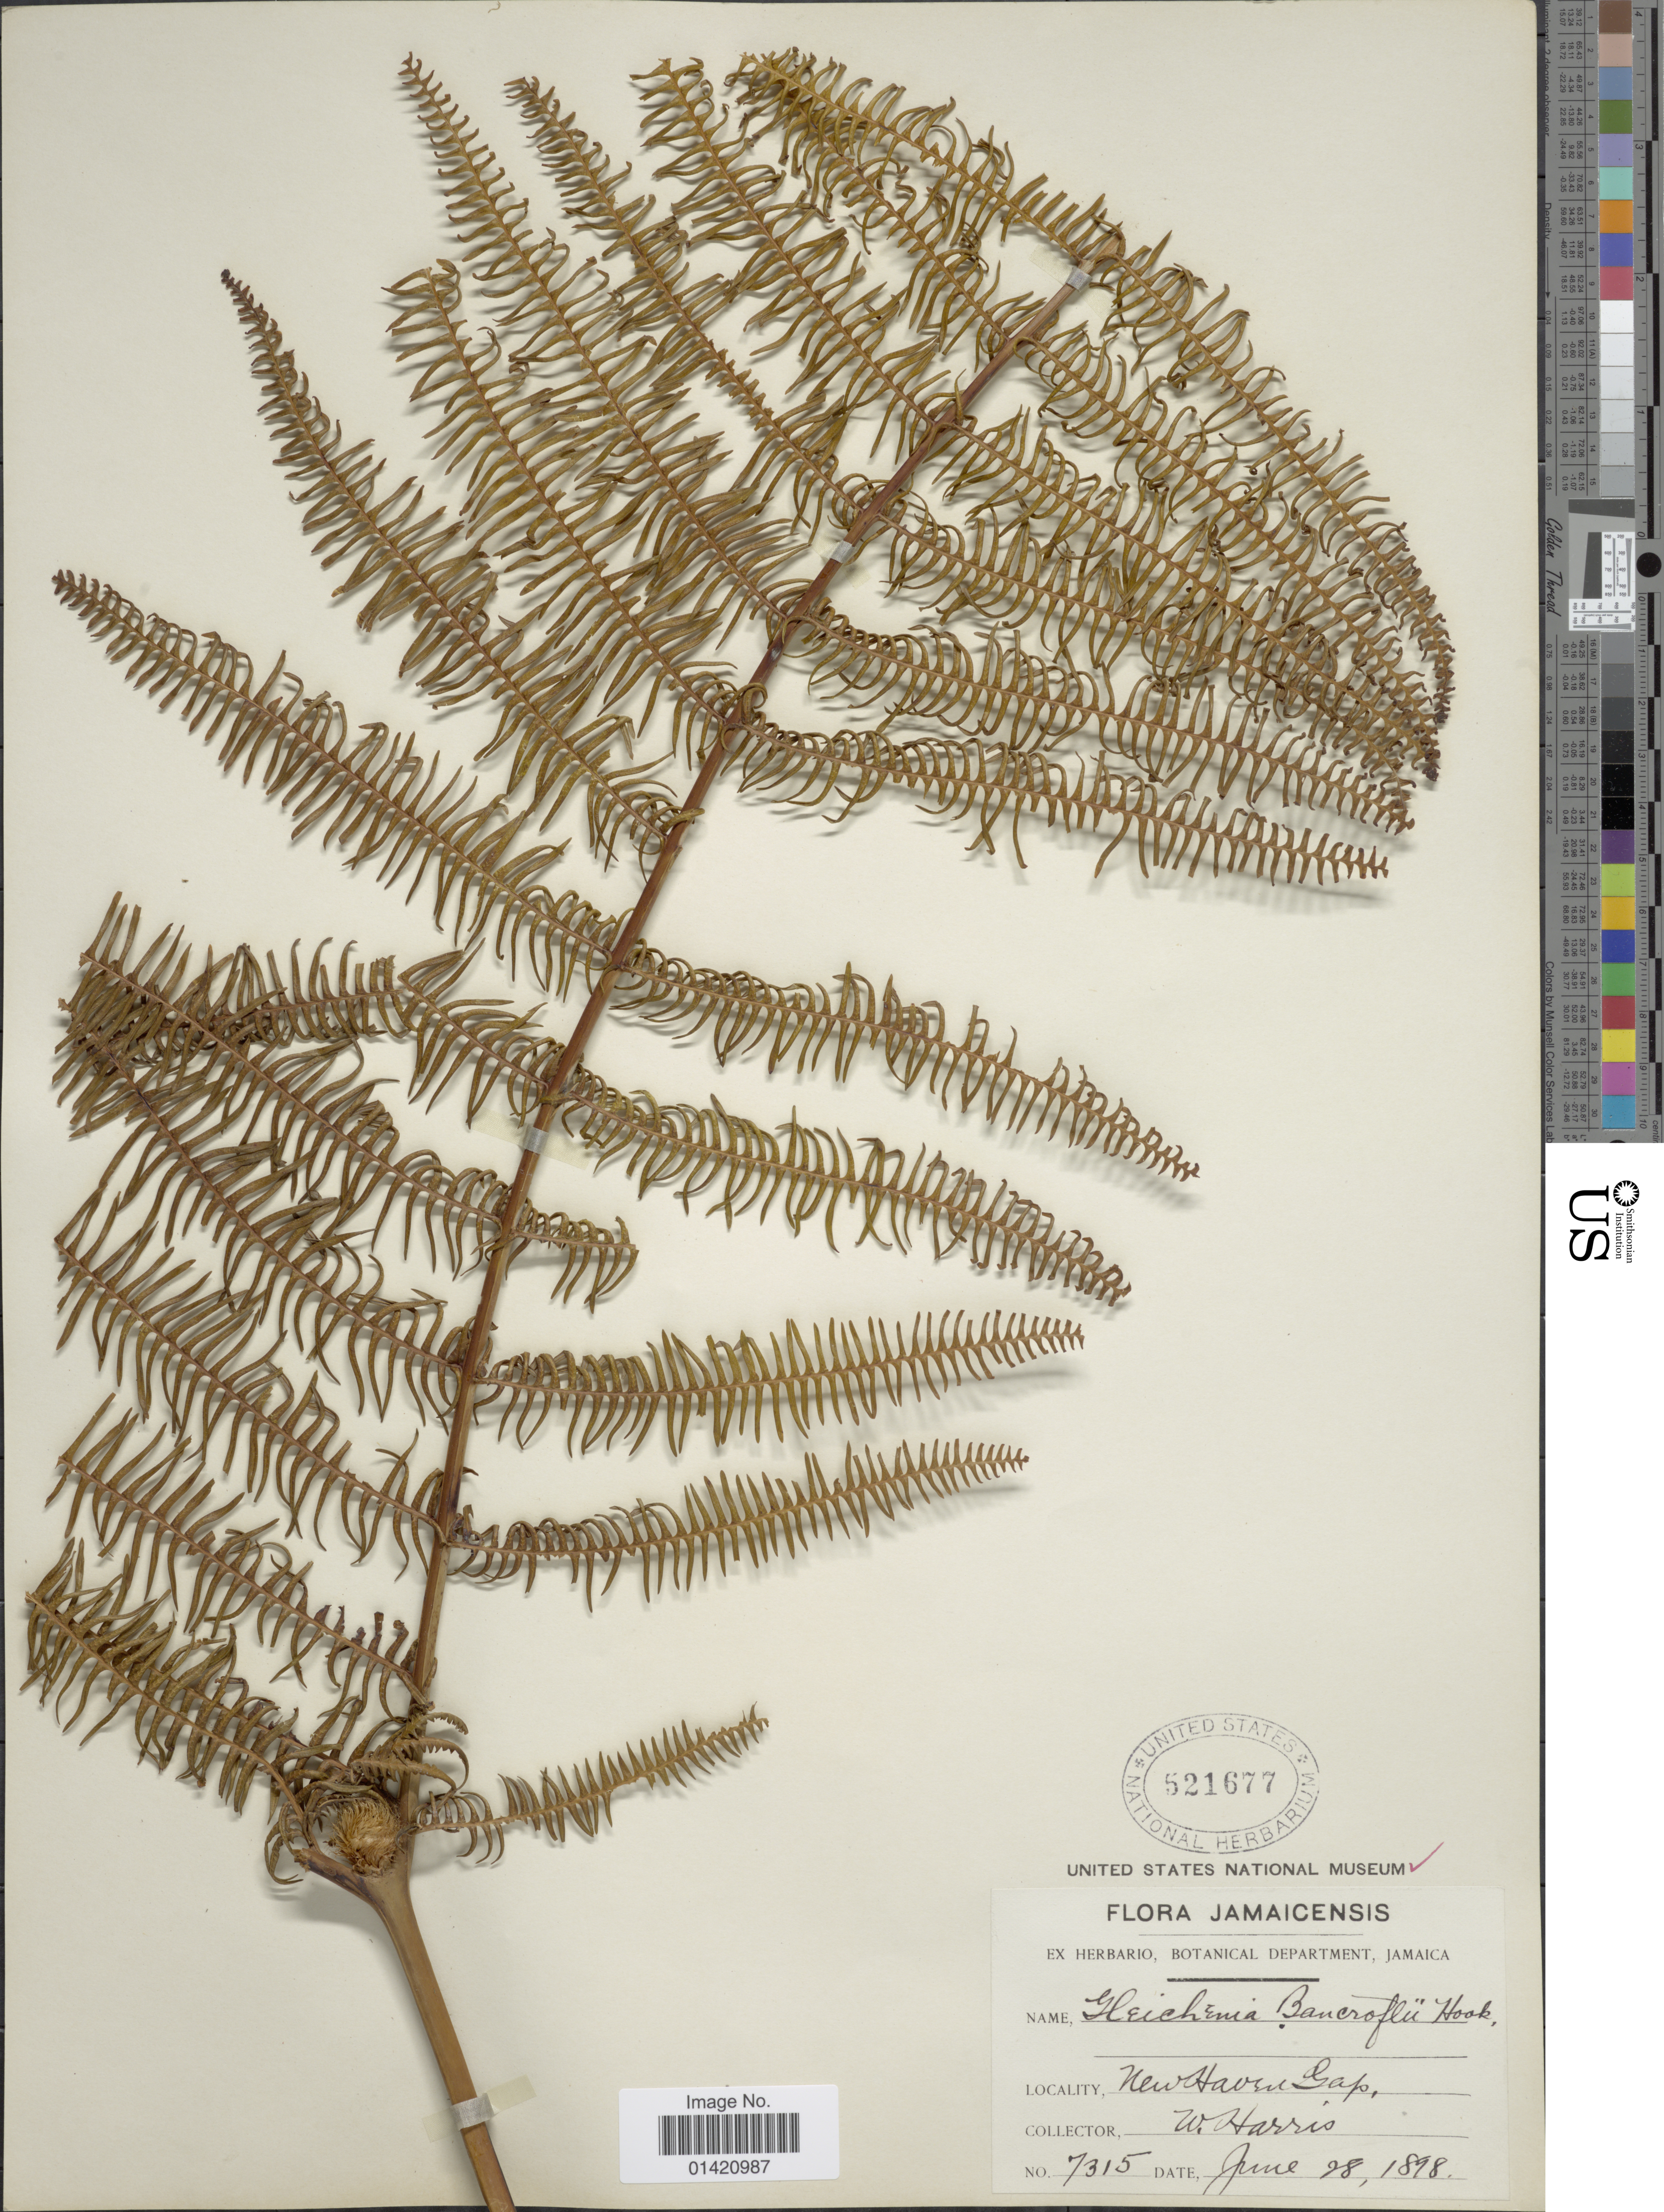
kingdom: Plantae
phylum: Tracheophyta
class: Polypodiopsida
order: Gleicheniales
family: Gleicheniaceae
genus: Diplopterygium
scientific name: Diplopterygium bancroftii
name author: (Hook.) A.R. Sm.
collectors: W. Harris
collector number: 7315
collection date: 1898-06-28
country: Jamaica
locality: New Haven Gap.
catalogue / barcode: US 521677